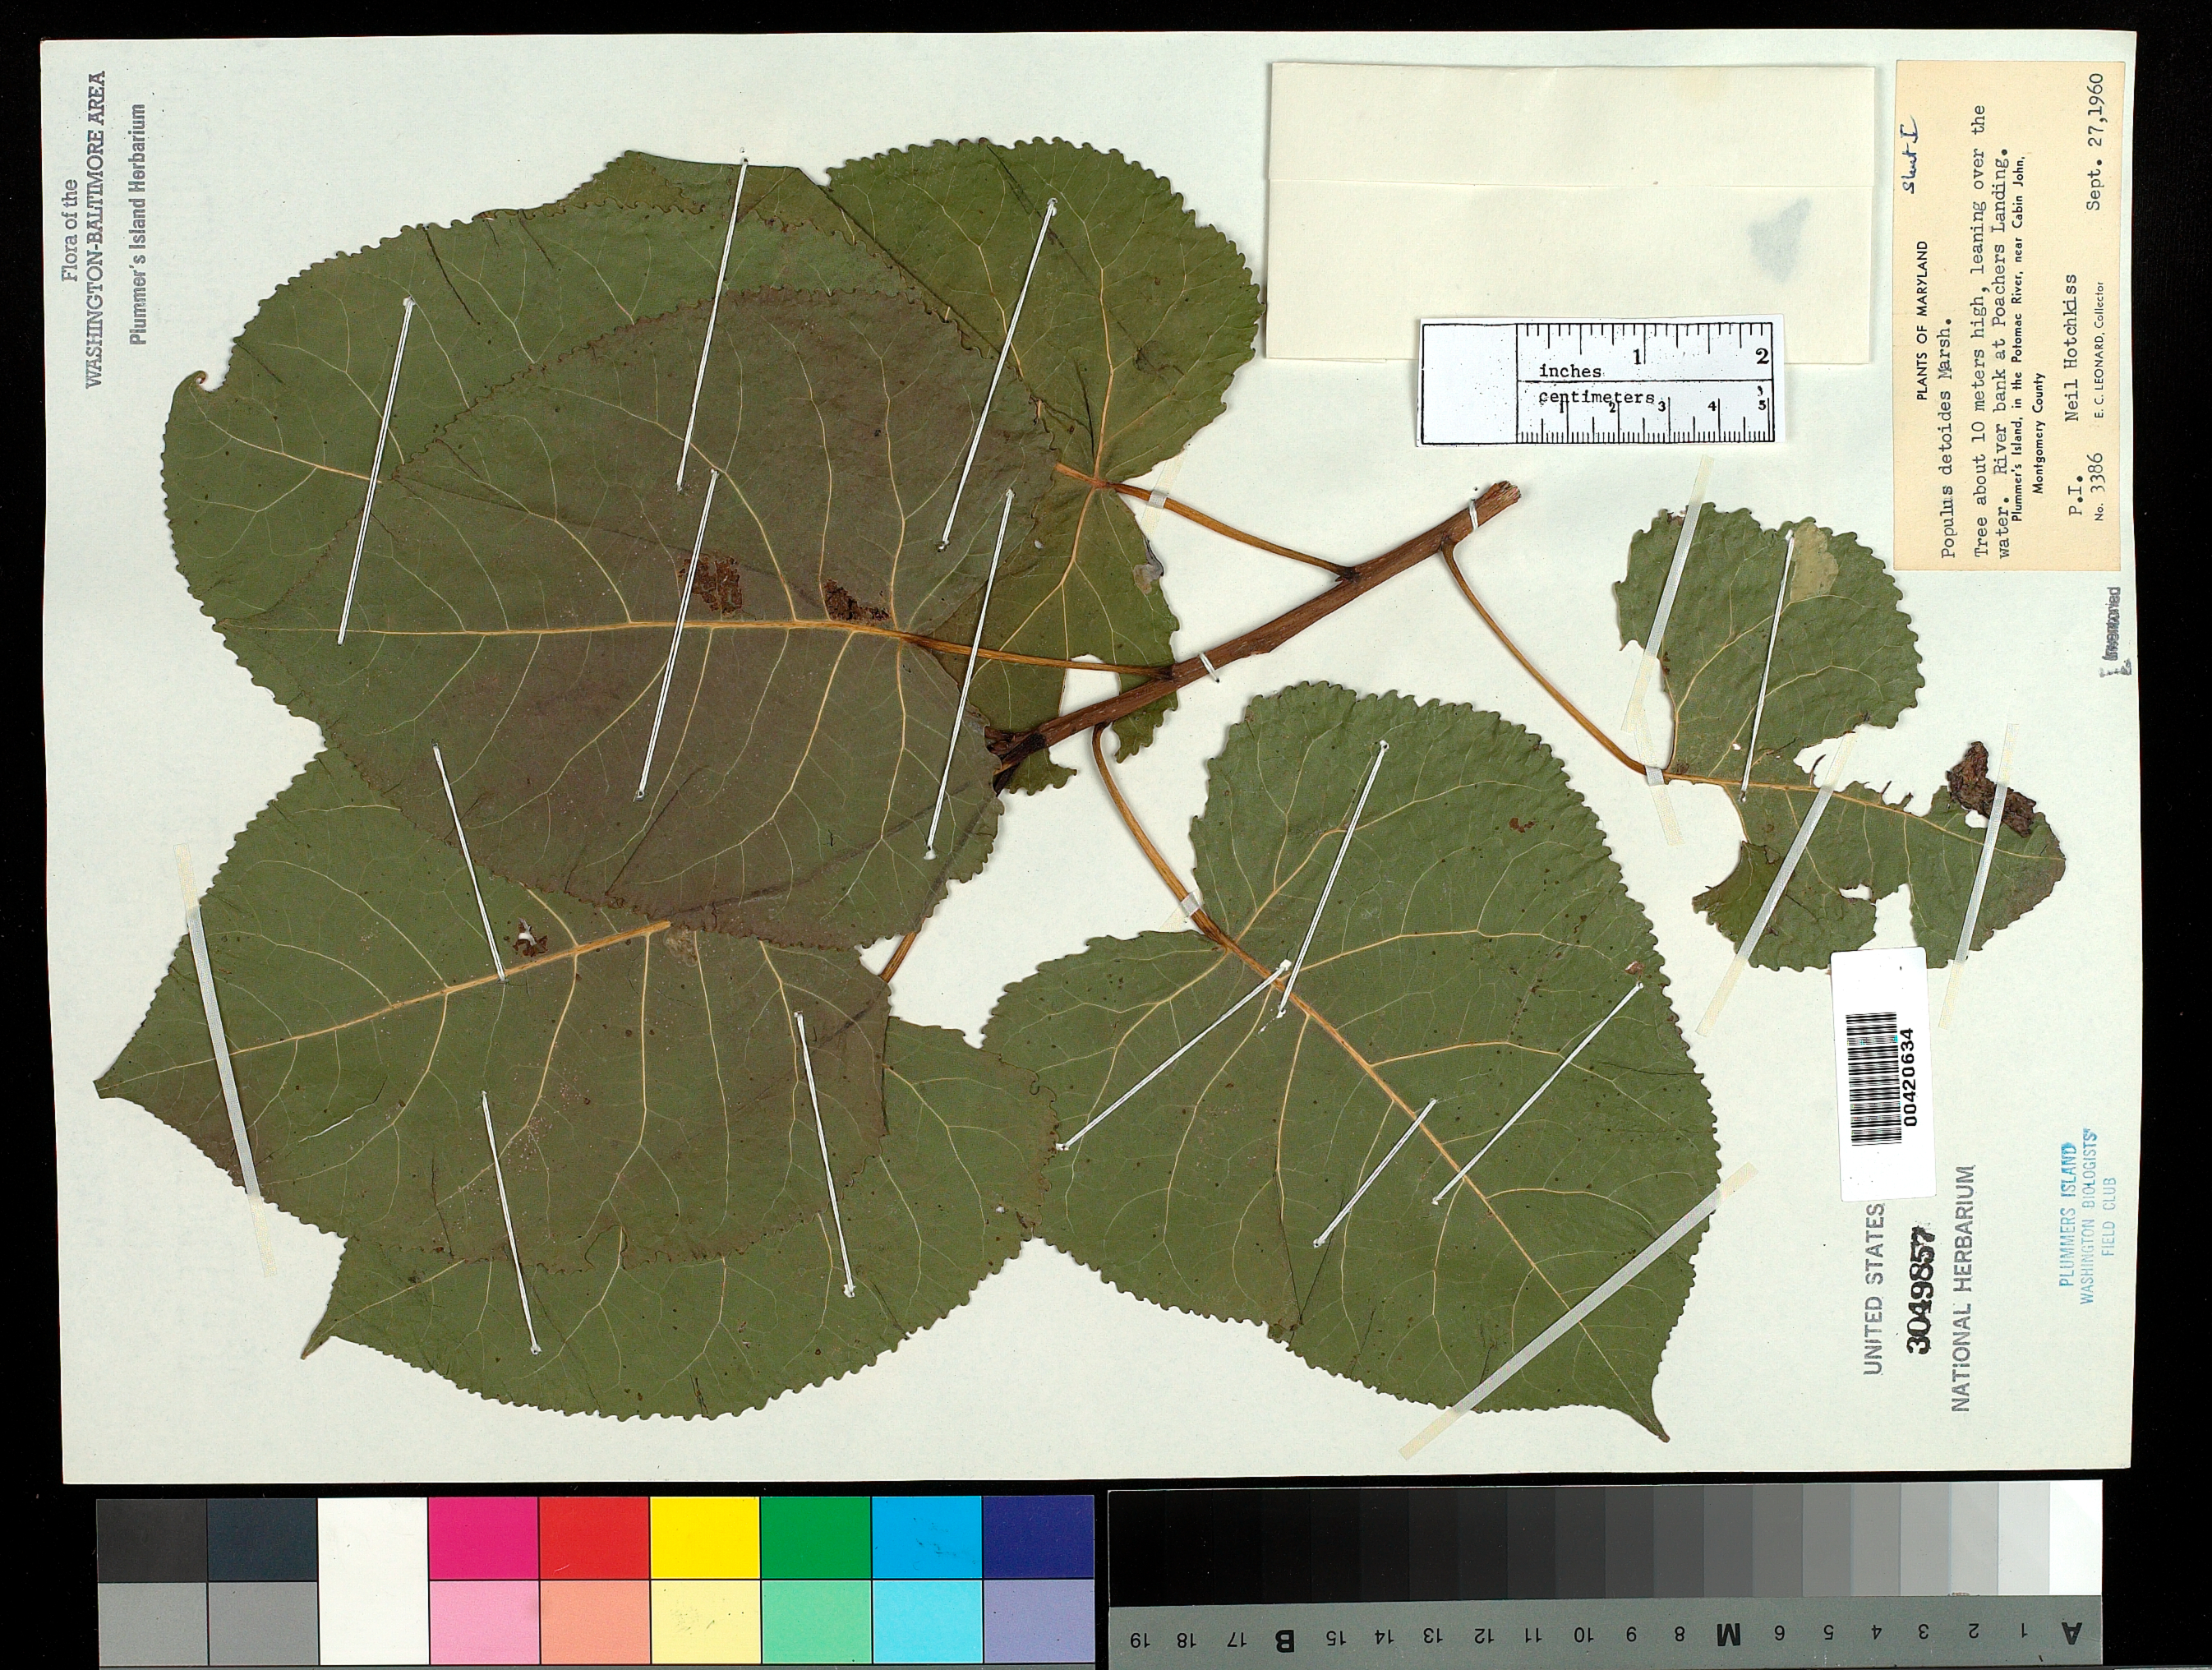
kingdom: Plantae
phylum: Tracheophyta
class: Magnoliopsida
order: Malpighiales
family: Salicaceae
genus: Populus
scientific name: Populus deltoides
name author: W. Bartram ex Marshall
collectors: N. Hotchkiss & E. C. Leonard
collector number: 3386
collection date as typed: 27 Sep 1960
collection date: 1960-09-27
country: United States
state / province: Maryland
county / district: Montgomery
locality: At Poacher's Landing C. & O. Canal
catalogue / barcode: US 3049857